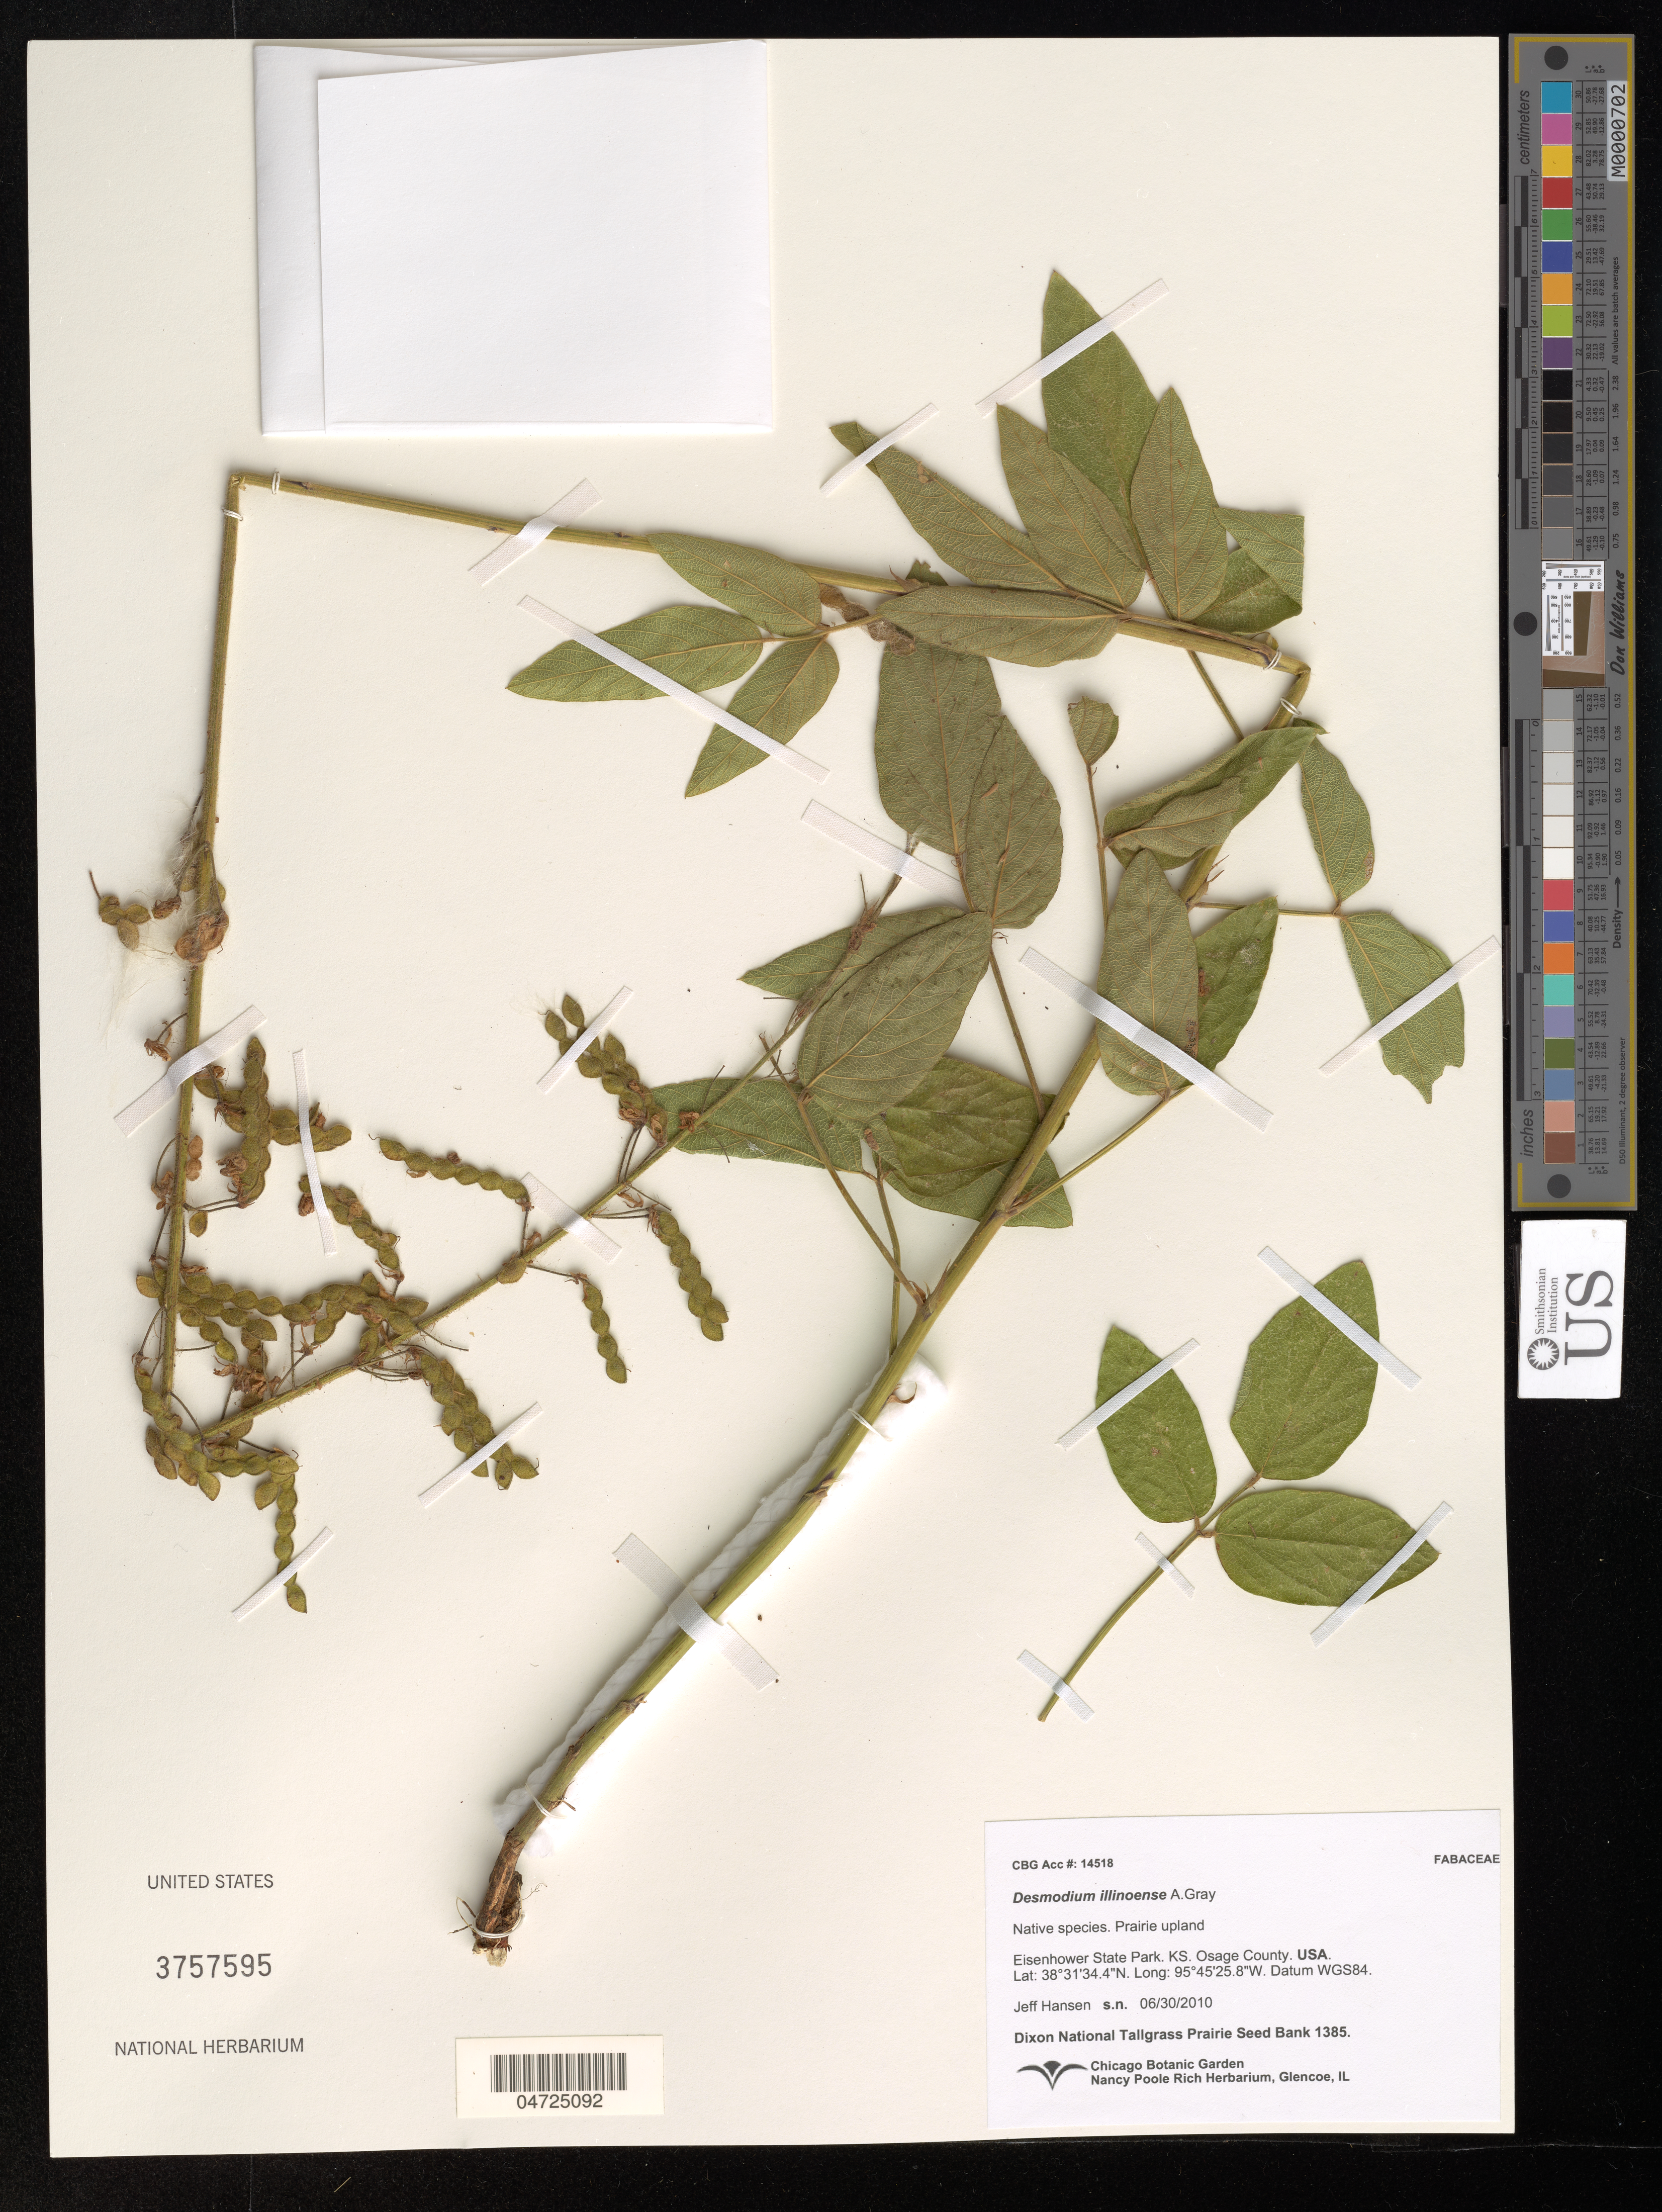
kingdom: Plantae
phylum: Tracheophyta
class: Magnoliopsida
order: Fabales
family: Fabaceae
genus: Desmodium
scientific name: Desmodium illinoense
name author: A. Gray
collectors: J. Hansen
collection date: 2010-06-30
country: United States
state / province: Kansas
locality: Osage County. Datum WGS84.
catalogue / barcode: US 3757595